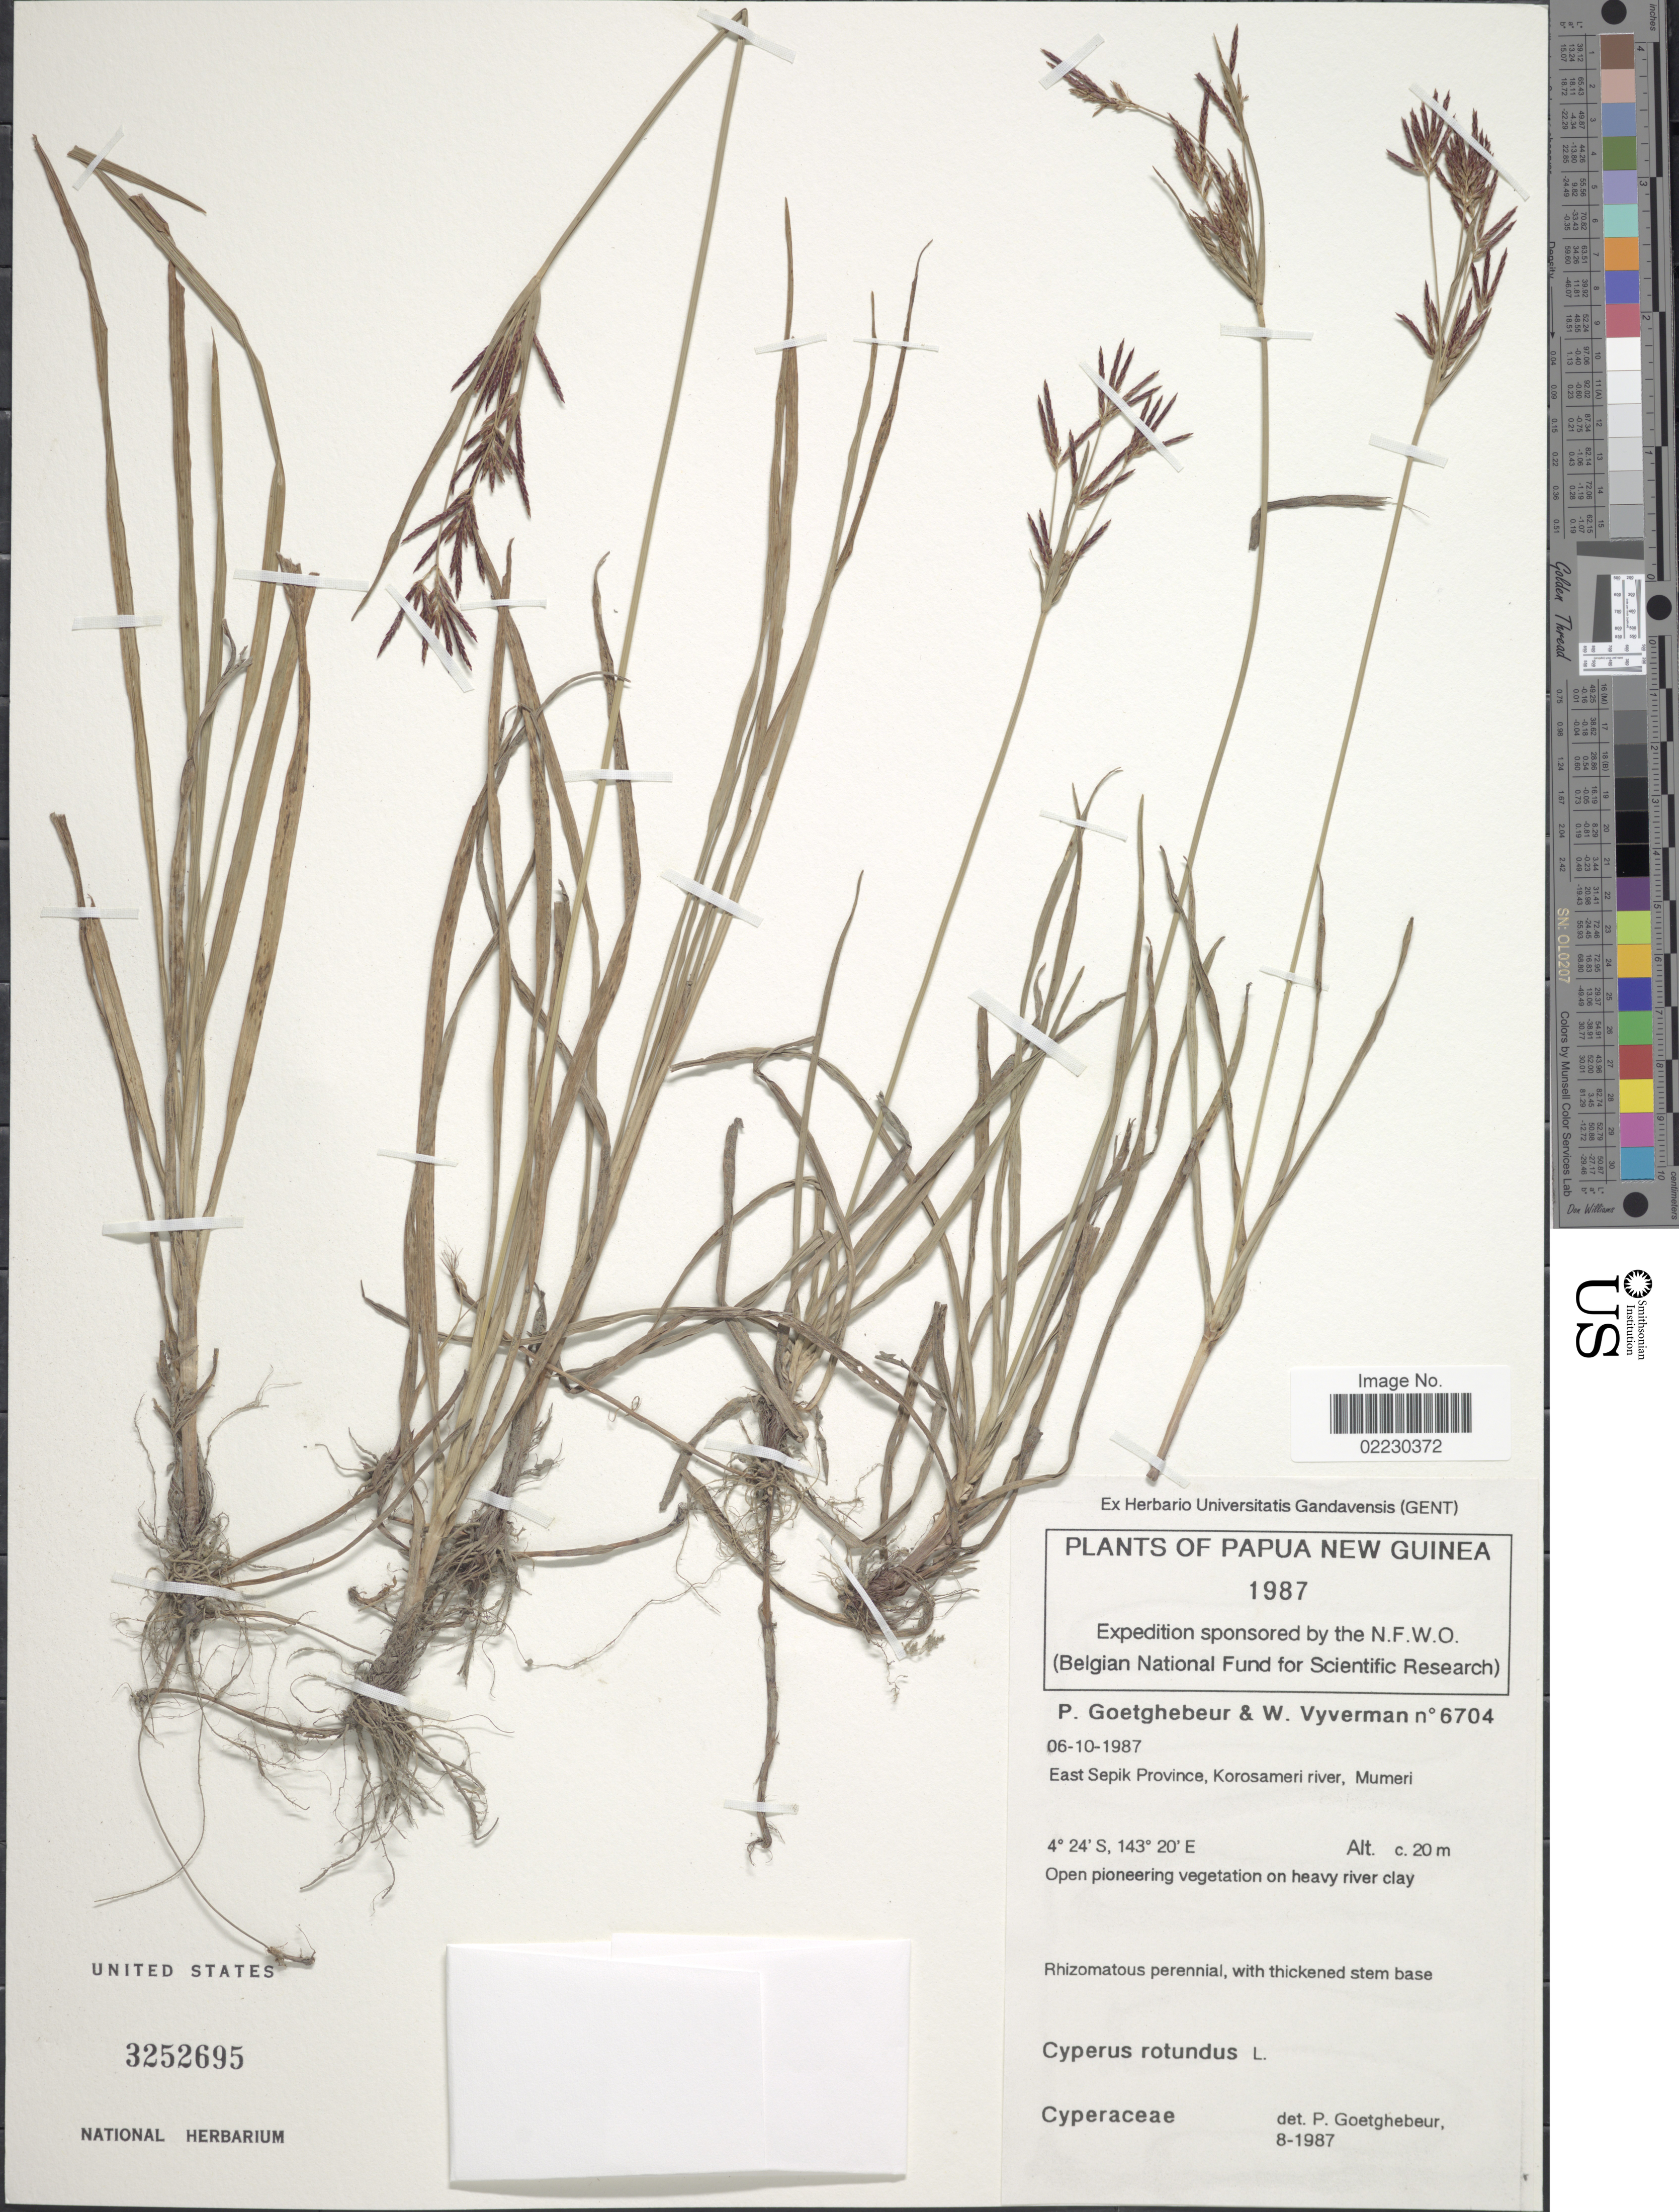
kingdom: Plantae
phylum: Tracheophyta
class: Liliopsida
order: Poales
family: Cyperaceae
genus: Cyperus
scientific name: Cyperus rotundus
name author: L.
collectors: P. Goetghebeur & W. Vyverman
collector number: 6704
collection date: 1987-10-06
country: Papua New Guinea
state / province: East Sepik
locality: Korosameri river, Mumeri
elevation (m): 20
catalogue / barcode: US 3252695